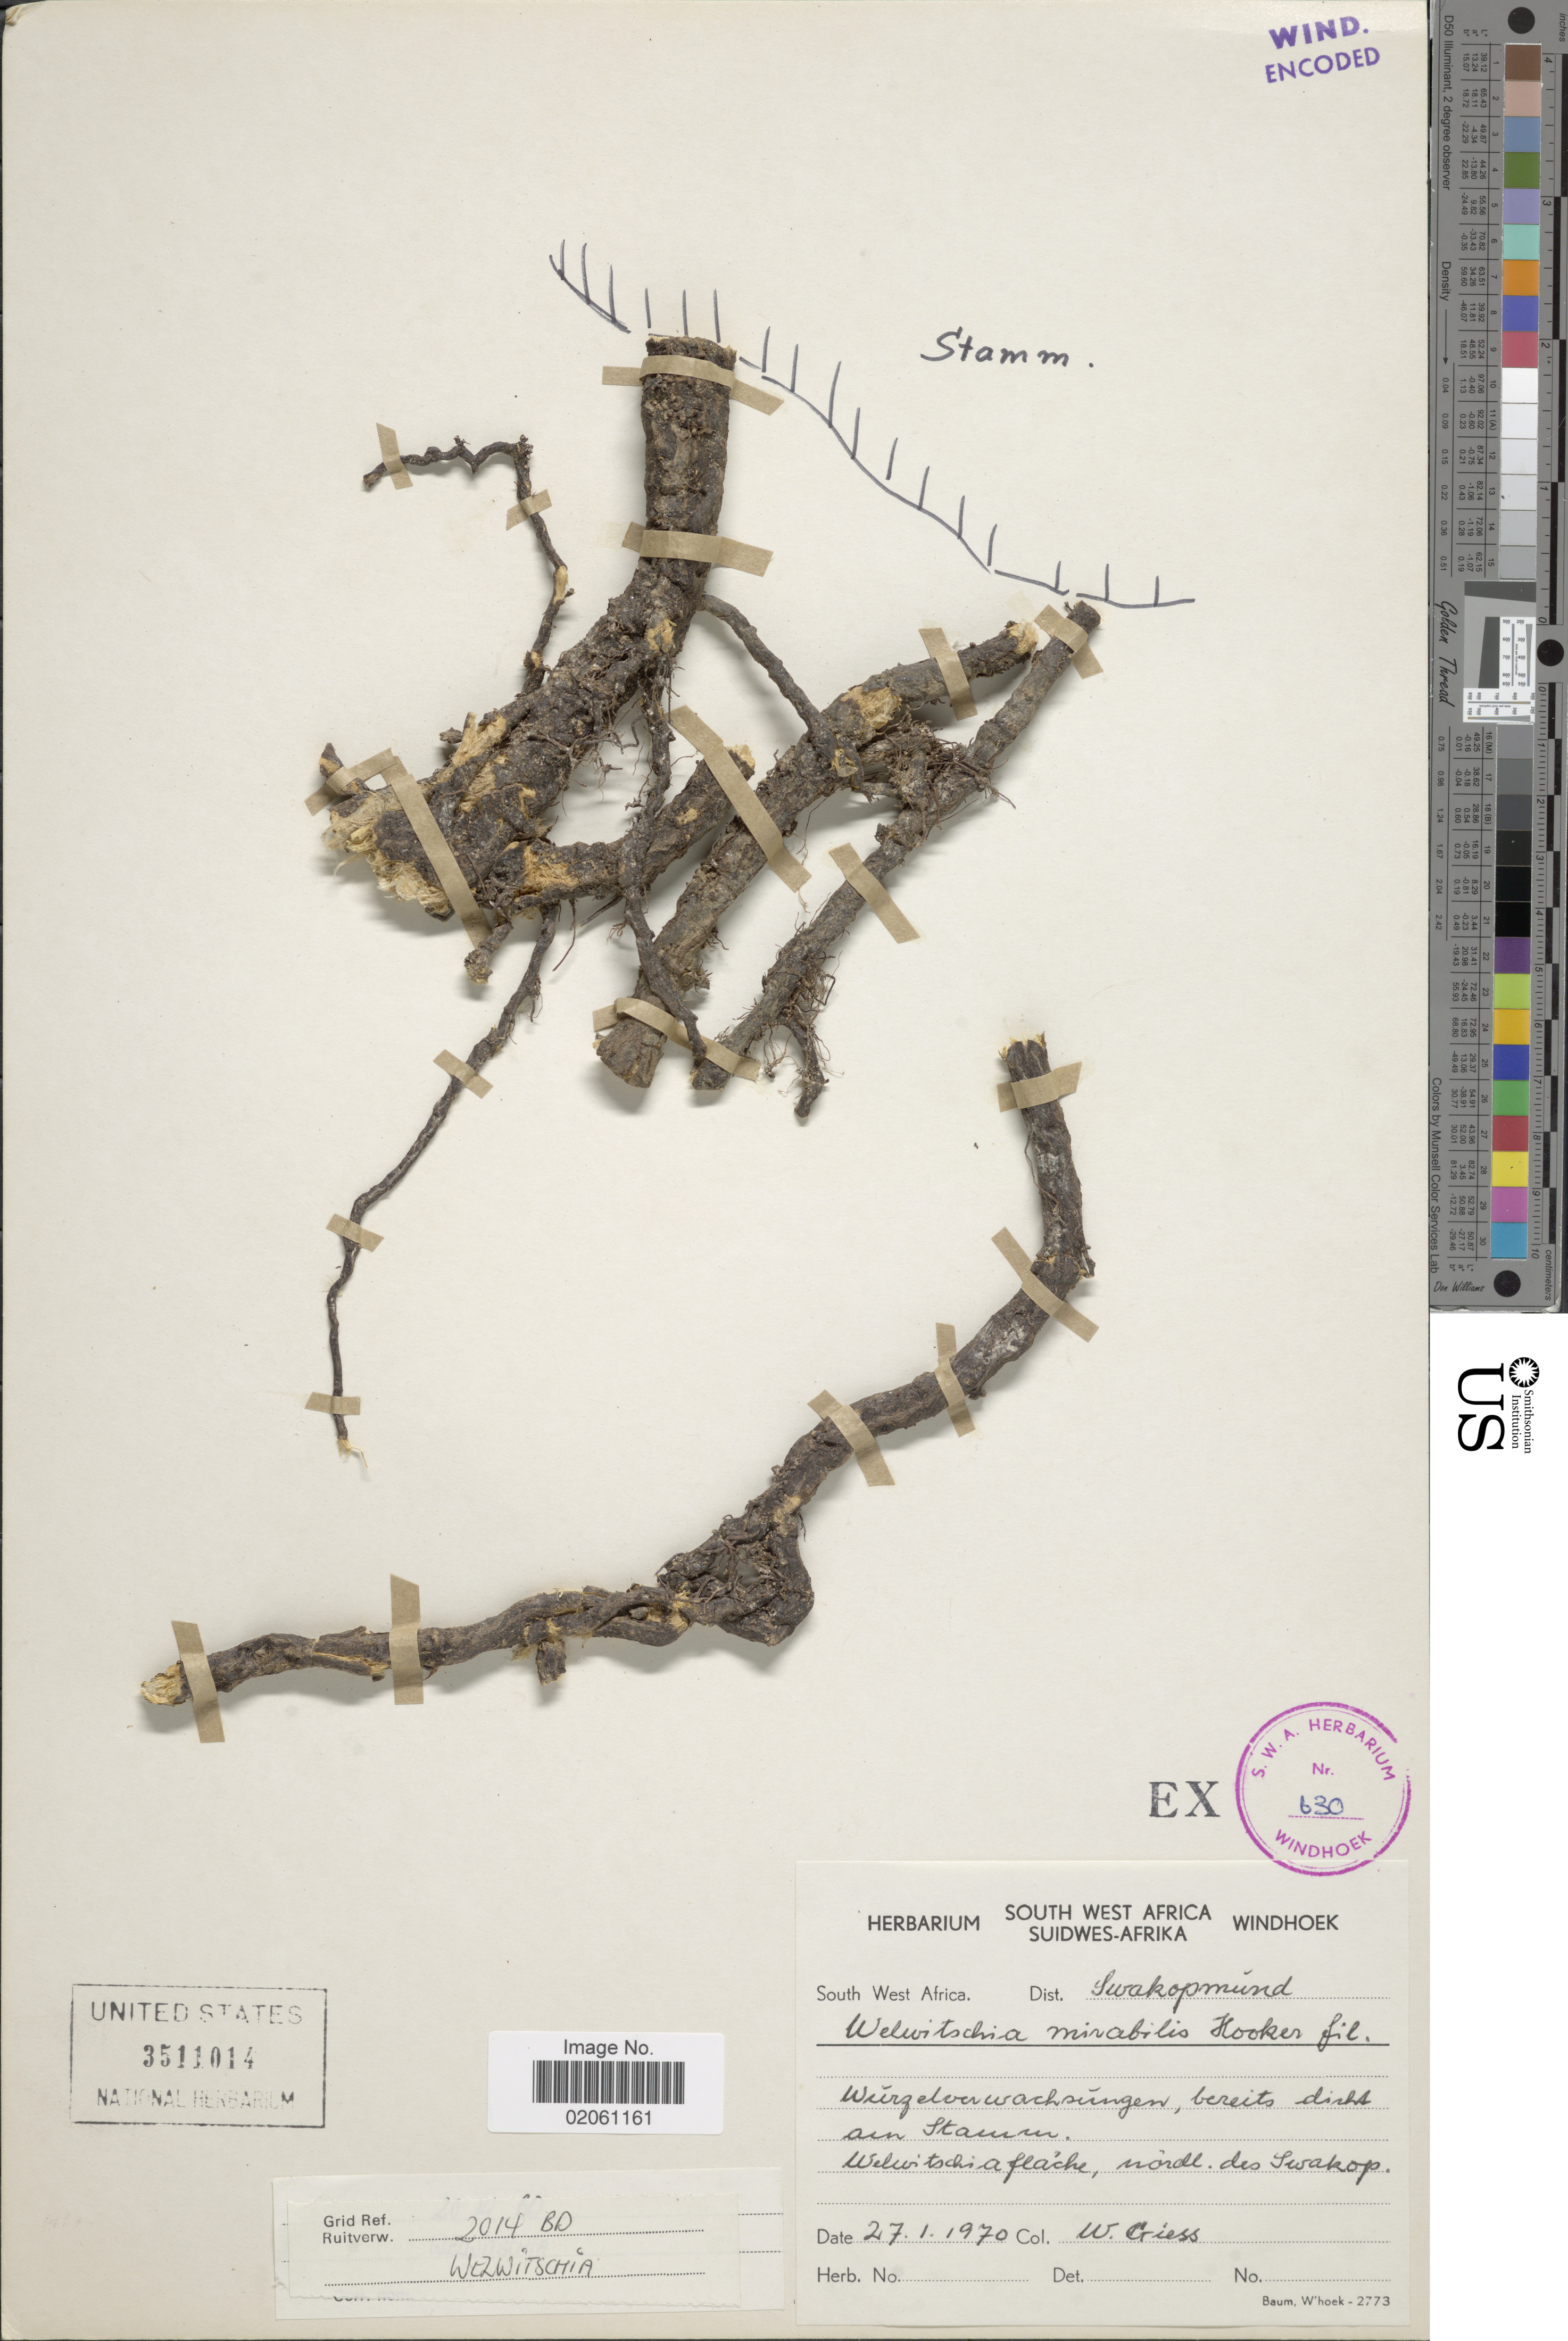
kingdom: Plantae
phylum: Tracheophyta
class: Gnetopsida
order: Welwitschiales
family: Welwitschiaceae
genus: Welwitschia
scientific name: Welwitschia mirabilis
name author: Hook. f.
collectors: W. Criess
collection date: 1970-01-27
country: Namibia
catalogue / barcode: US 3511014